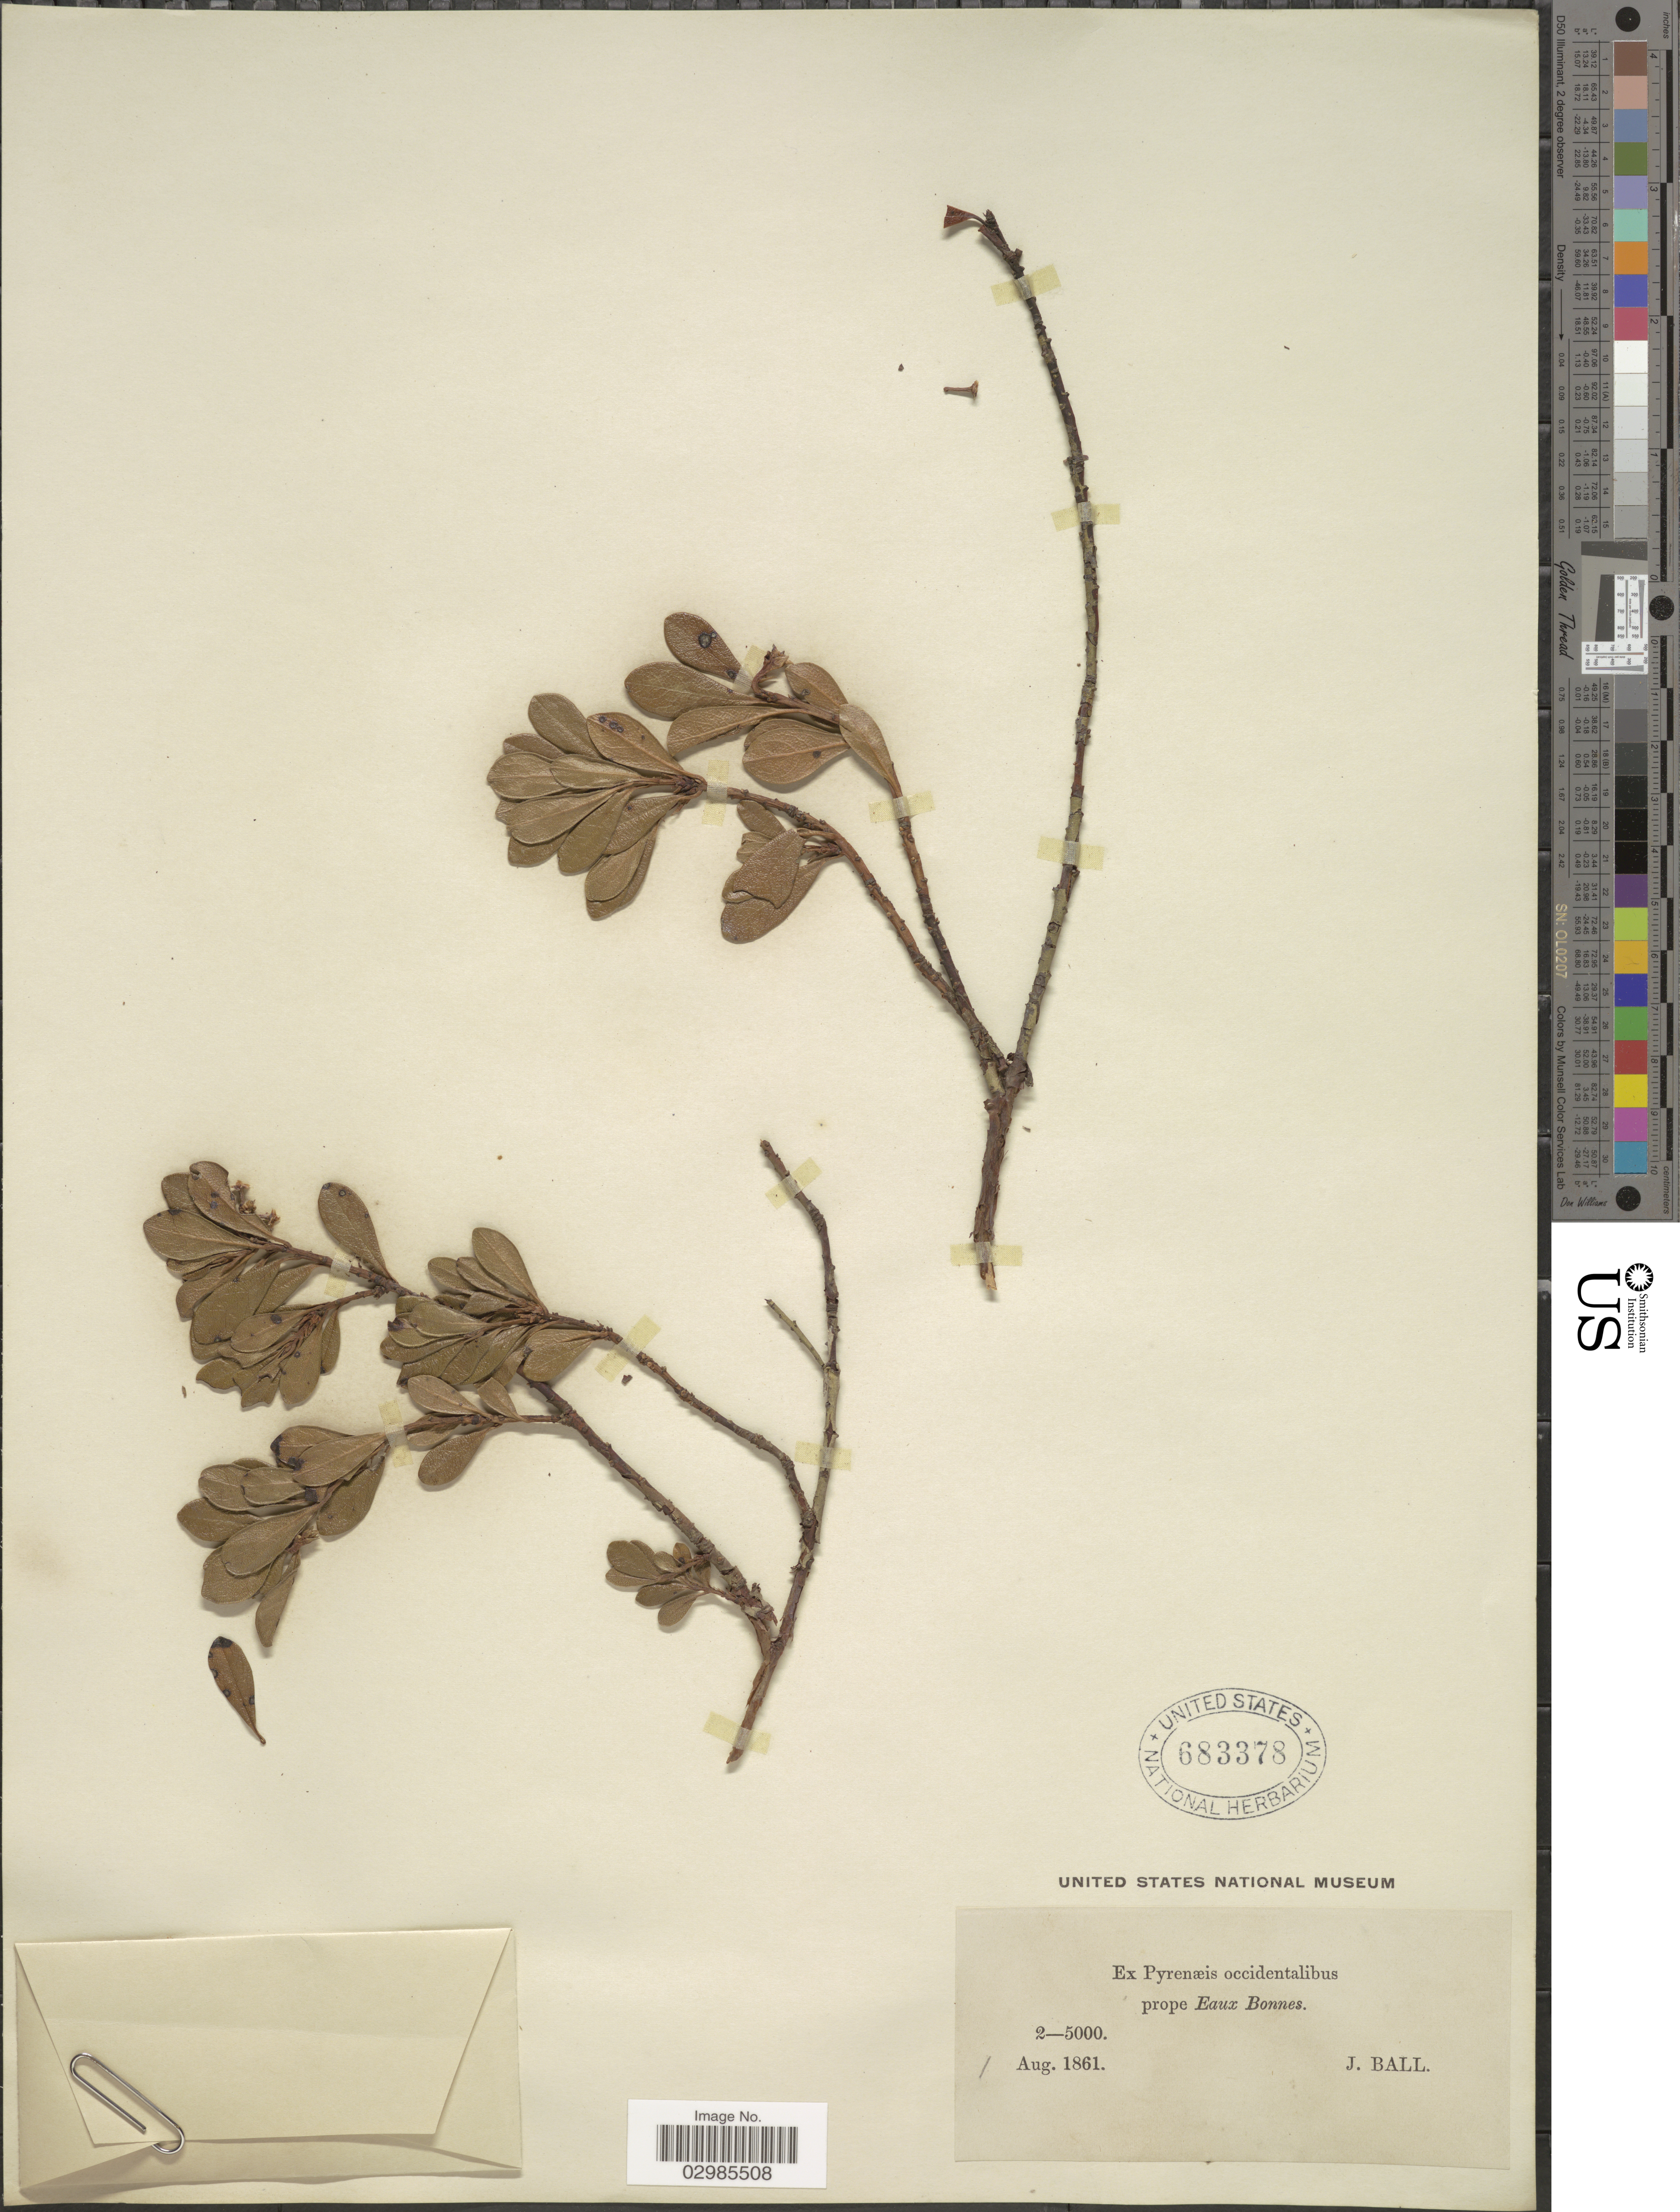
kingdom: Plantae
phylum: Tracheophyta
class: Magnoliopsida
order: Ericales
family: Ericaceae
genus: Arctostaphylos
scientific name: Arctostaphylos cratericola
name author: (Donn. Sm.) Donn. Sm.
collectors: J. Ball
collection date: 1861-08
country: France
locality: Ex Pyrenæis occidentalibus prope Eaux Bonnes.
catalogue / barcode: US 683378